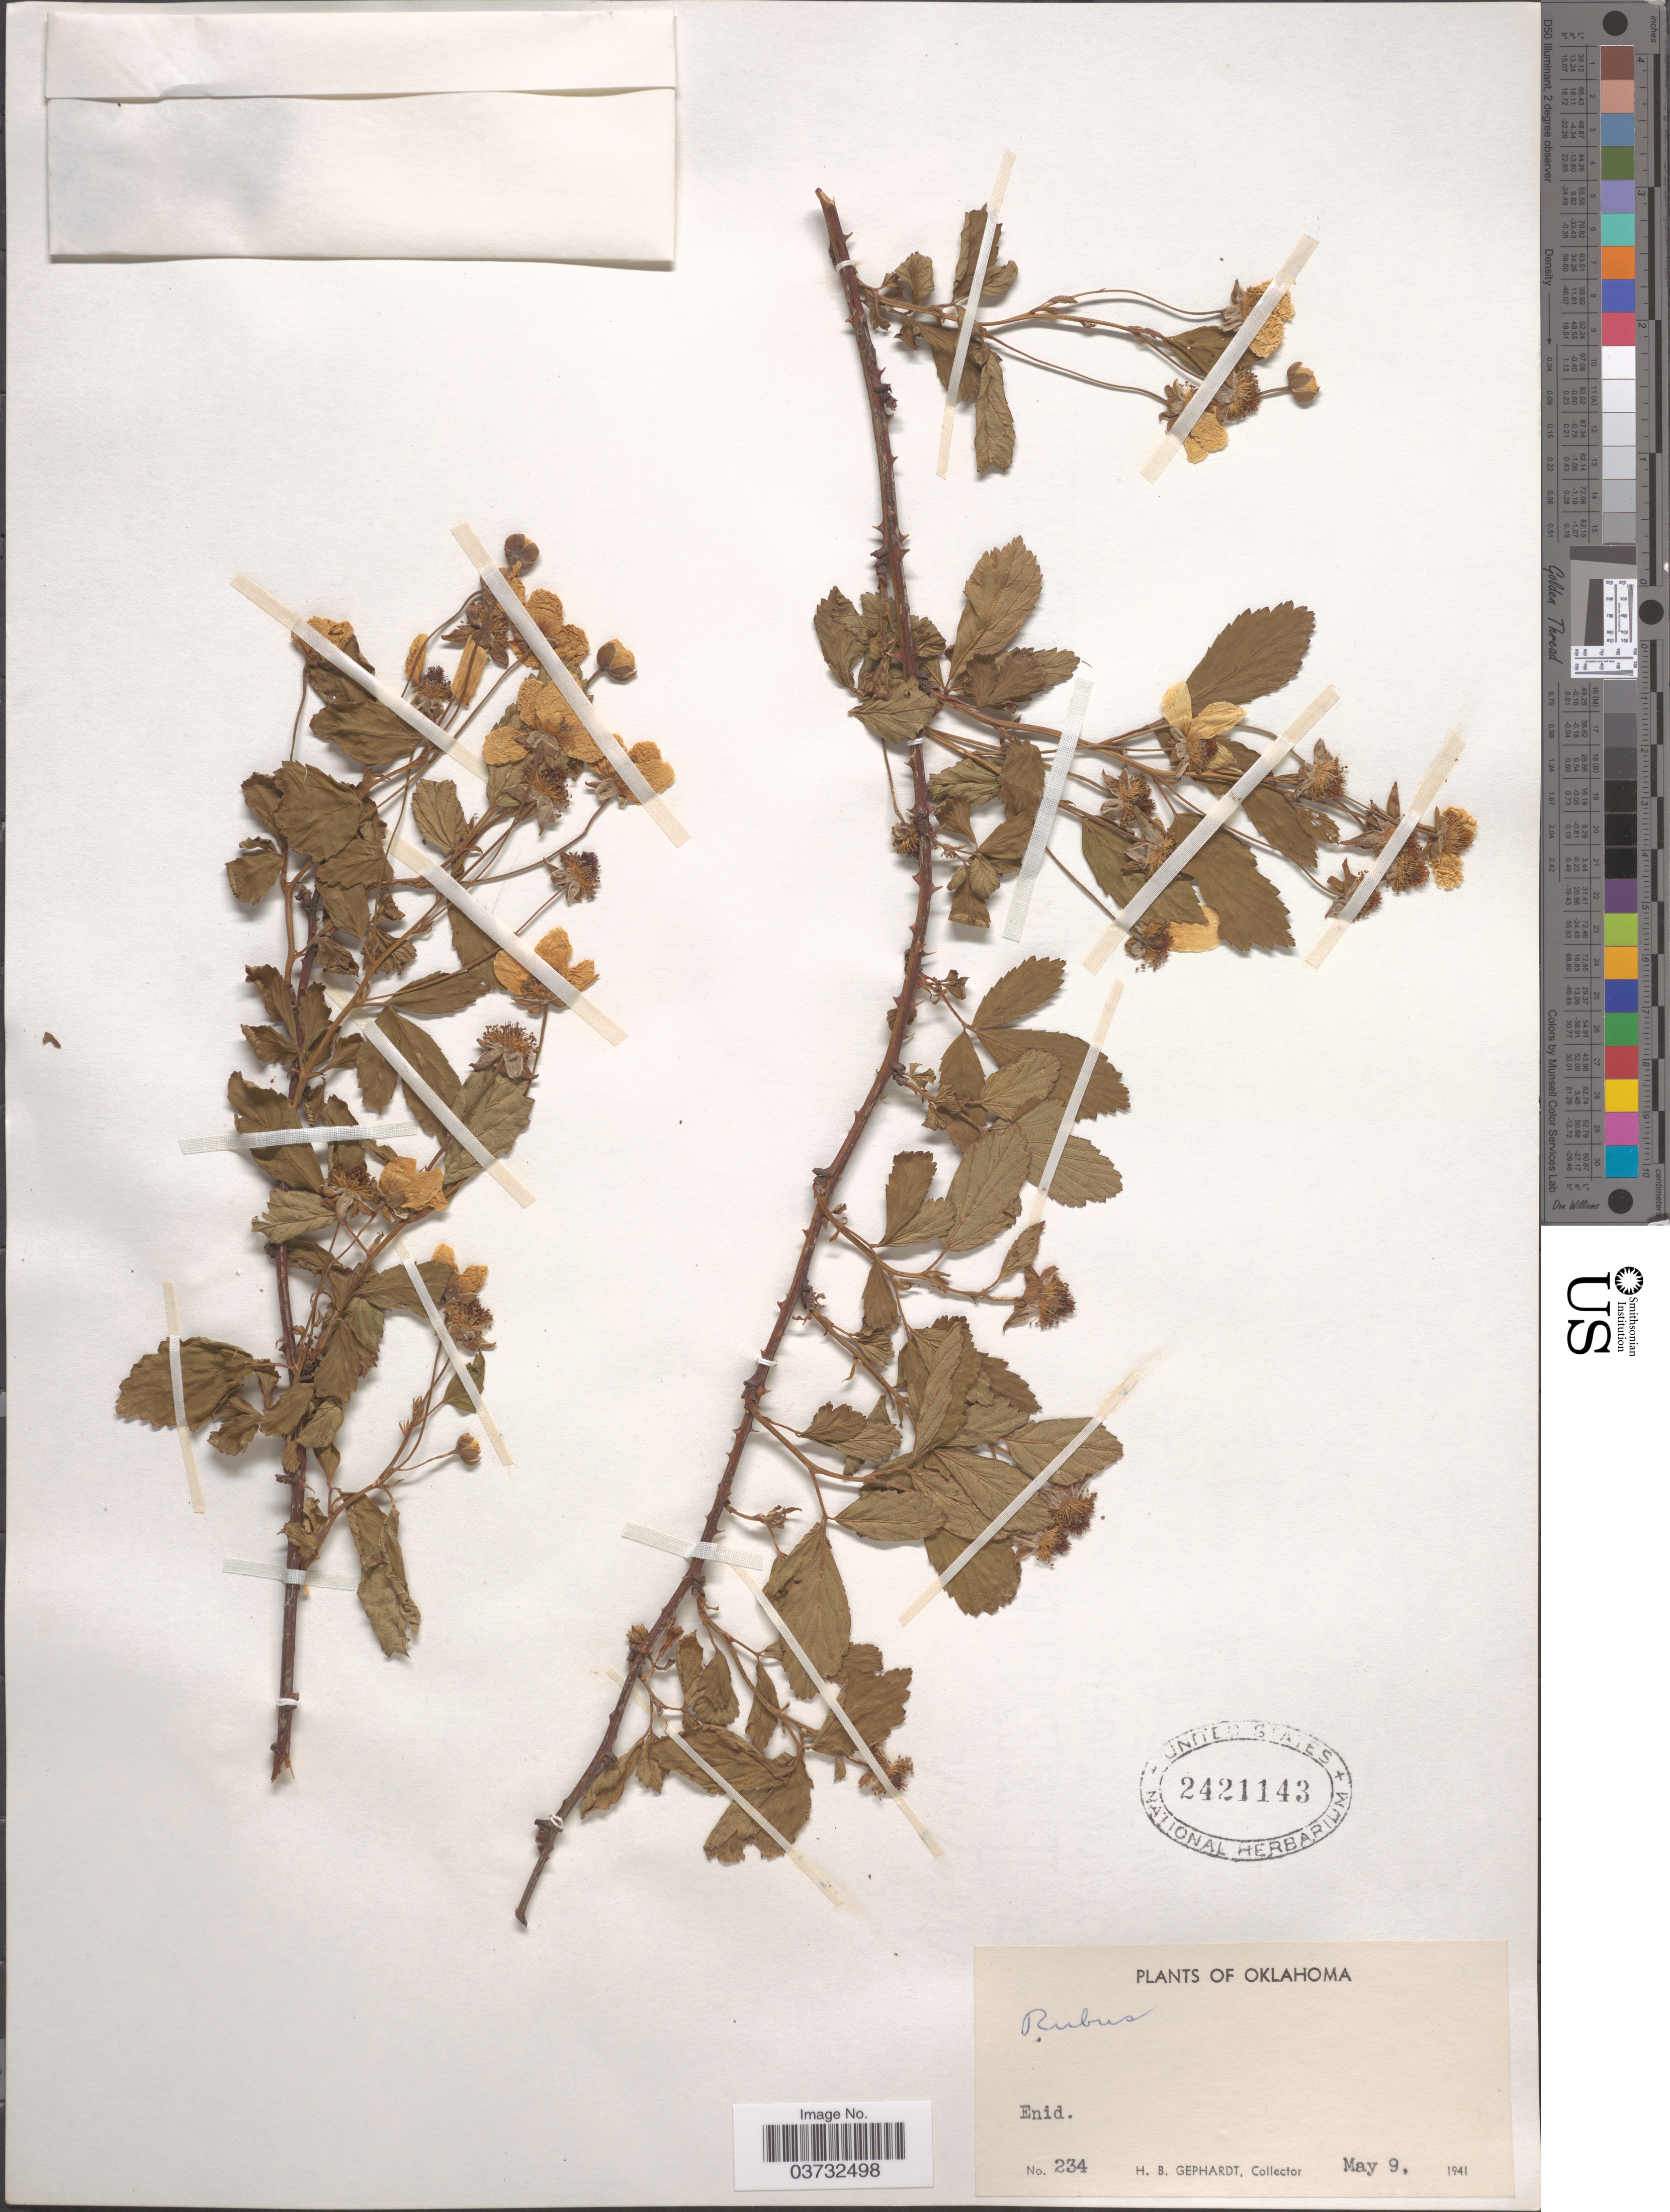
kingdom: Plantae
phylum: Tracheophyta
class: Magnoliopsida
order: Rosales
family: Rosaceae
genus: Rubus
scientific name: Rubus sp.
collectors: H. Gephardt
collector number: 234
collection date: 1941-05-09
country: United States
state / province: Oklahoma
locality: Enid.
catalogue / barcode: US 2421143